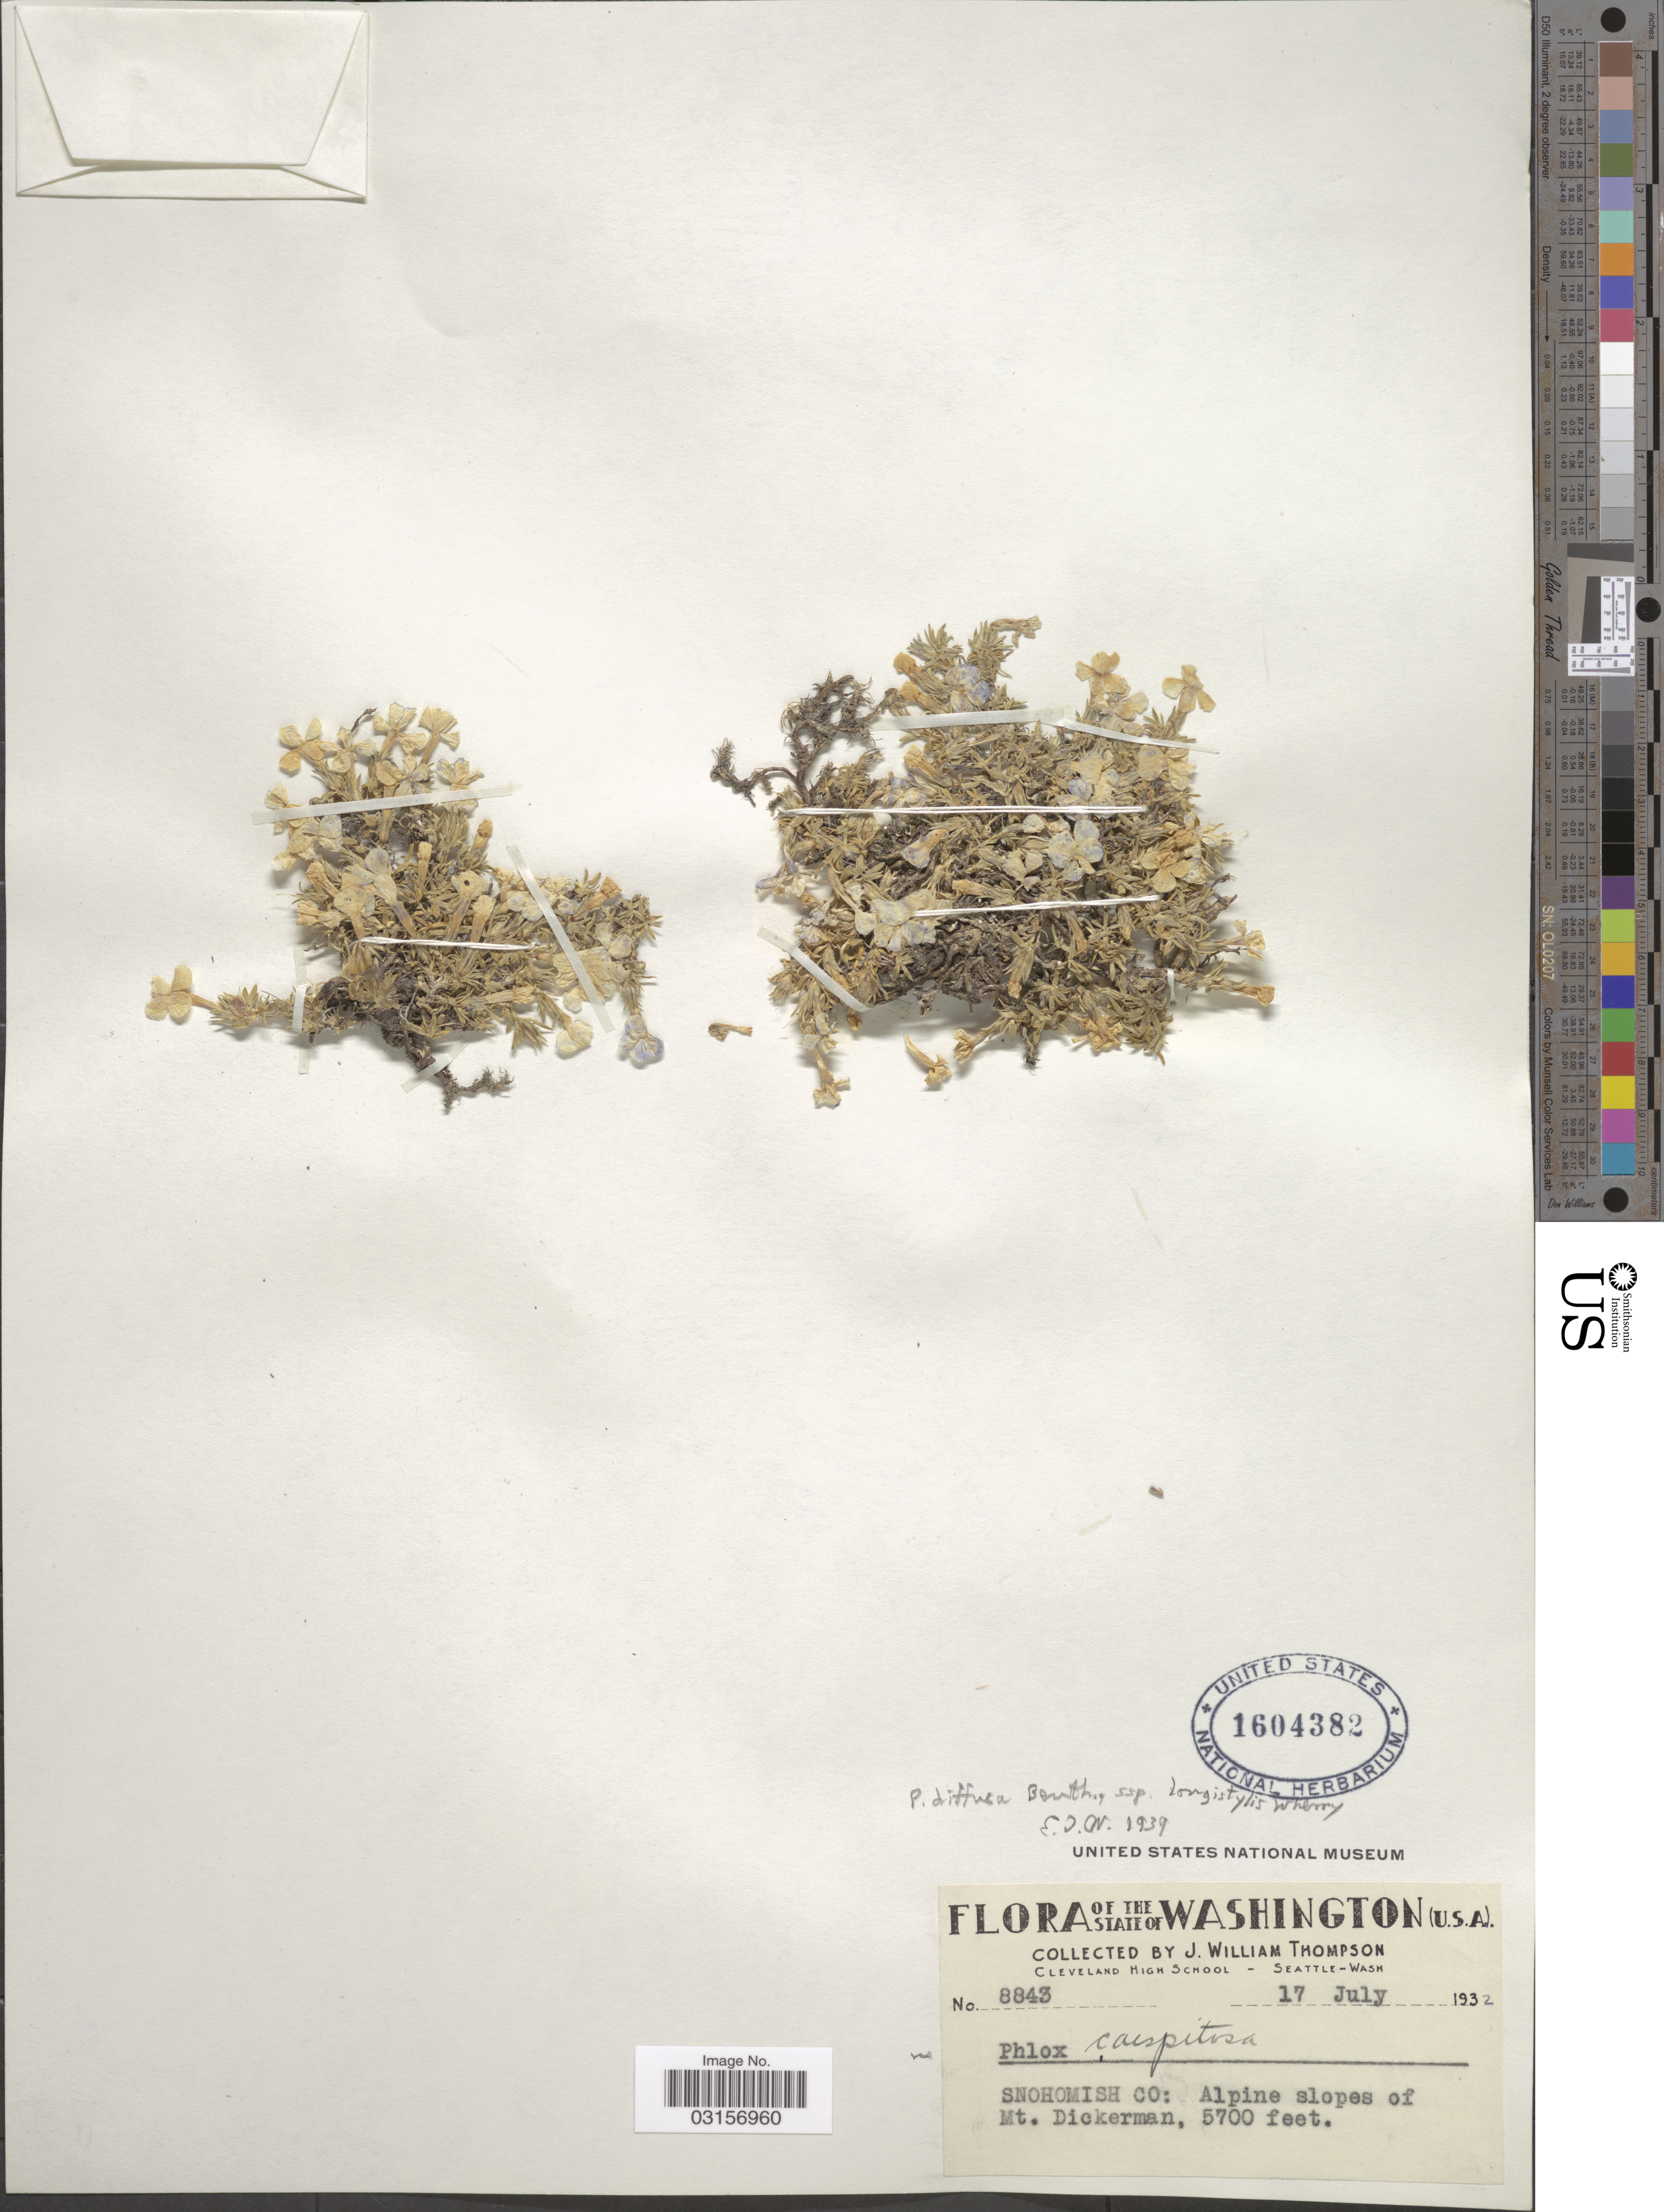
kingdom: Plantae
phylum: Tracheophyta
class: Magnoliopsida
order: Ericales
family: Polemoniaceae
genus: Phlox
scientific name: Phlox diffusa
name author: Benth.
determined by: Mayfield, M. H.; Ferguson, C. J.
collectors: J. W. Thompson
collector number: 8843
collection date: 1932-07-17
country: United States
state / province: Washington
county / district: Snohomish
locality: Snohomish Co: Alpine slopes of Mt. Dickerman.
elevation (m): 1737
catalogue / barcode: US 1604382